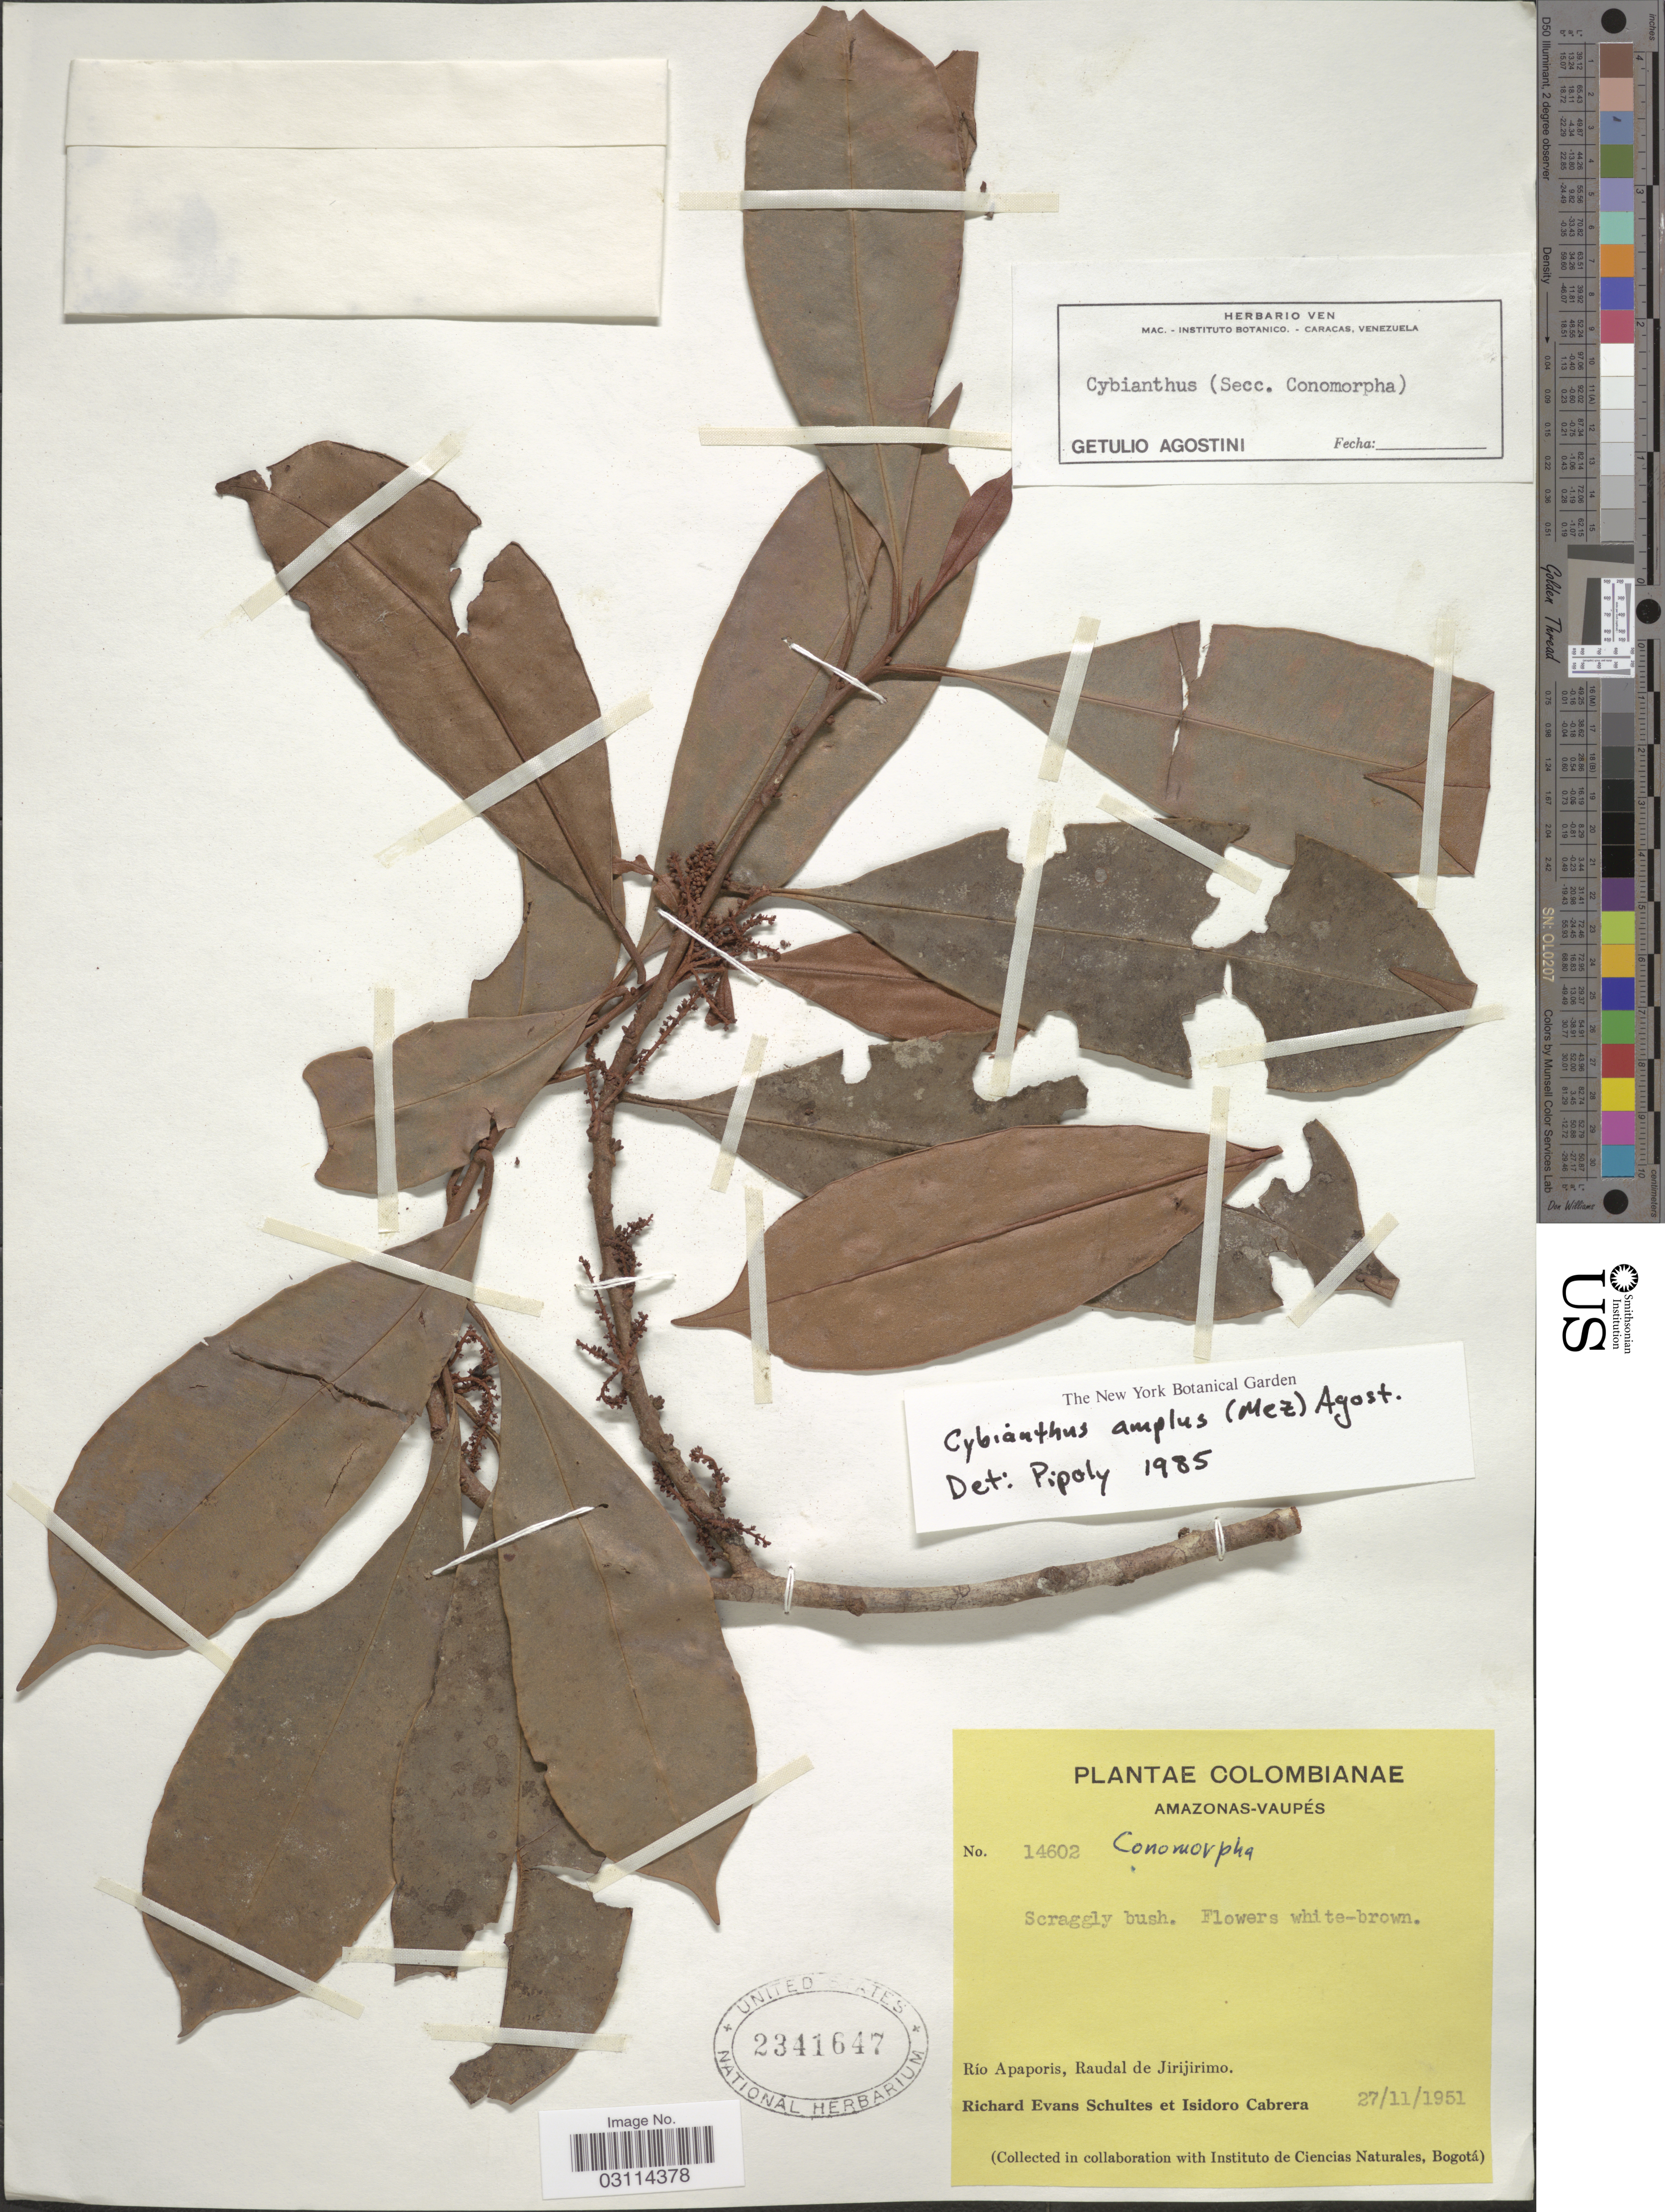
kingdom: Plantae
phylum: Tracheophyta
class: Magnoliopsida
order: Ericales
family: Primulaceae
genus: Cybianthus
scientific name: Cybianthus amplus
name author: (Mez) G. Agostini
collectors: R. E. Schultes & I. Cabrera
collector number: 14602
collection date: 1951-11-27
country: Colombia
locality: Amazonas-Vaupés. Río Apaporis, Raudal de Jirijirimo.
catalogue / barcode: US 2341647